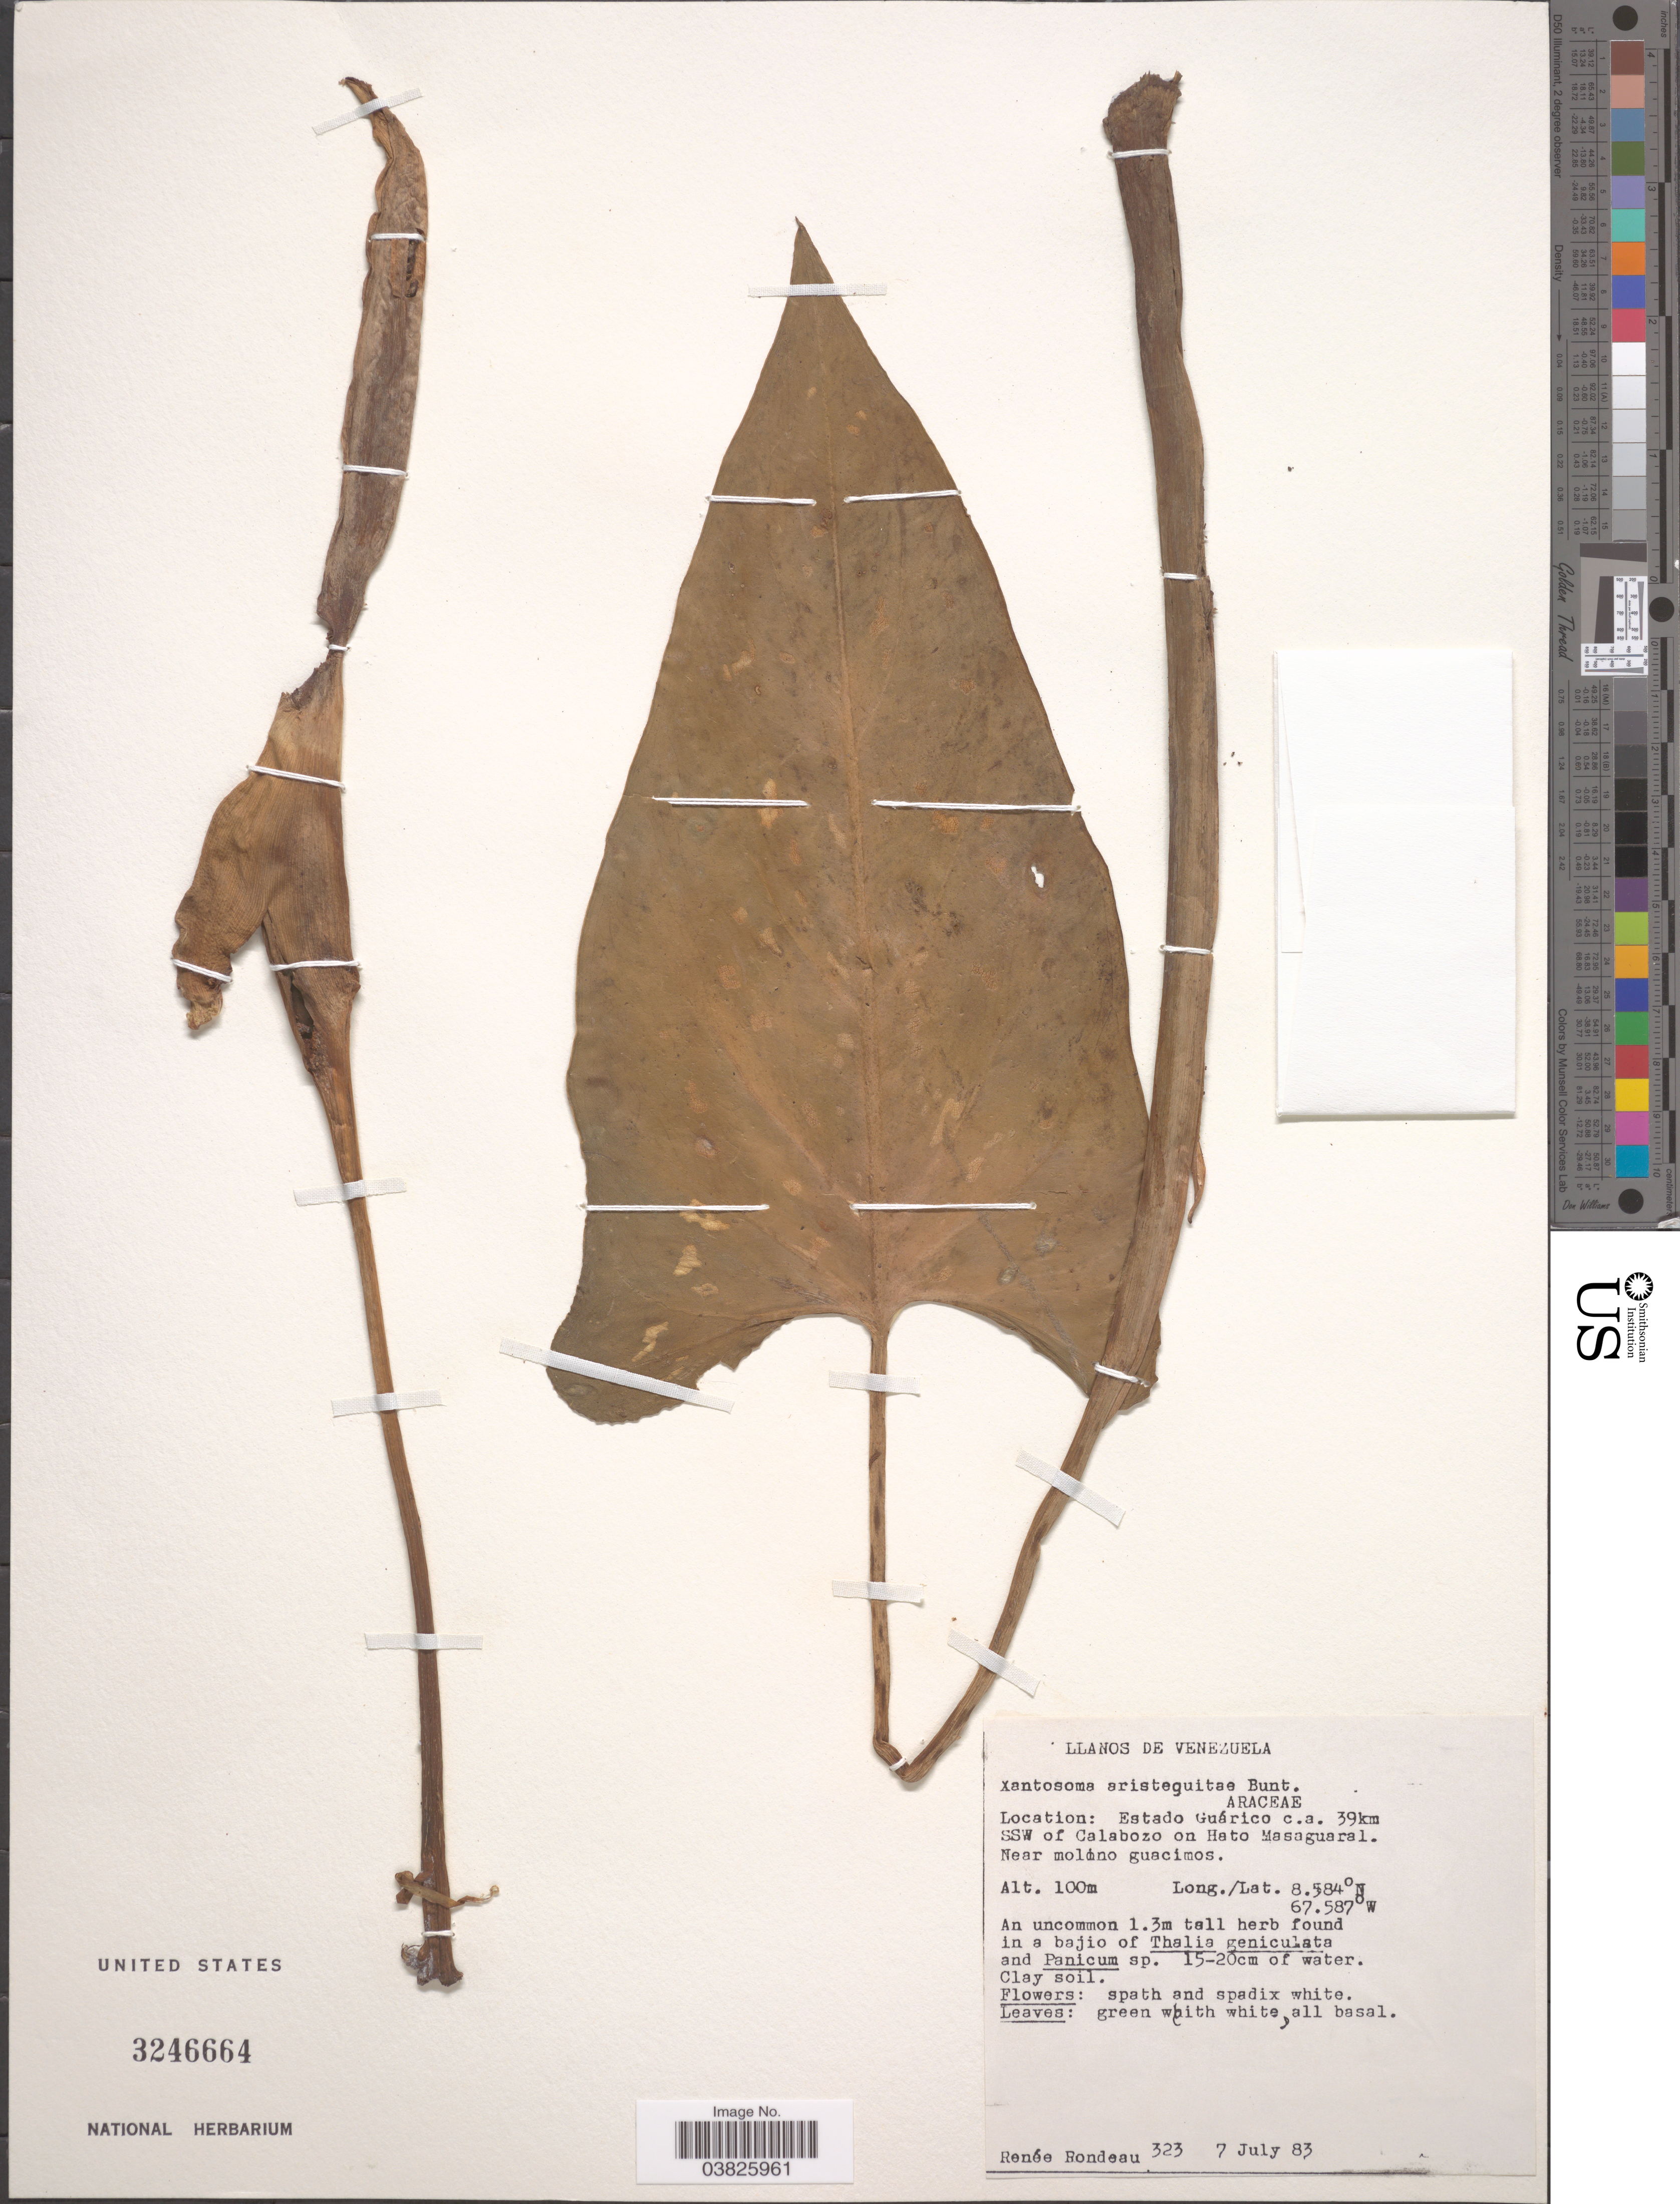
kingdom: Plantae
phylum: Tracheophyta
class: Liliopsida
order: Alismatales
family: Araceae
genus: Xanthosoma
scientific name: Xanthosoma aristeguietae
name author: (G.S. Bunting) Madison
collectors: R. Rondeau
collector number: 323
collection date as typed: Transcribed d/m/y: 7/7/83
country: Venezuela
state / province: Guarico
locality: C.a. 39km SSW of Calabozo on Hato Masaguaral.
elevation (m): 100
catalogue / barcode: US 3246664